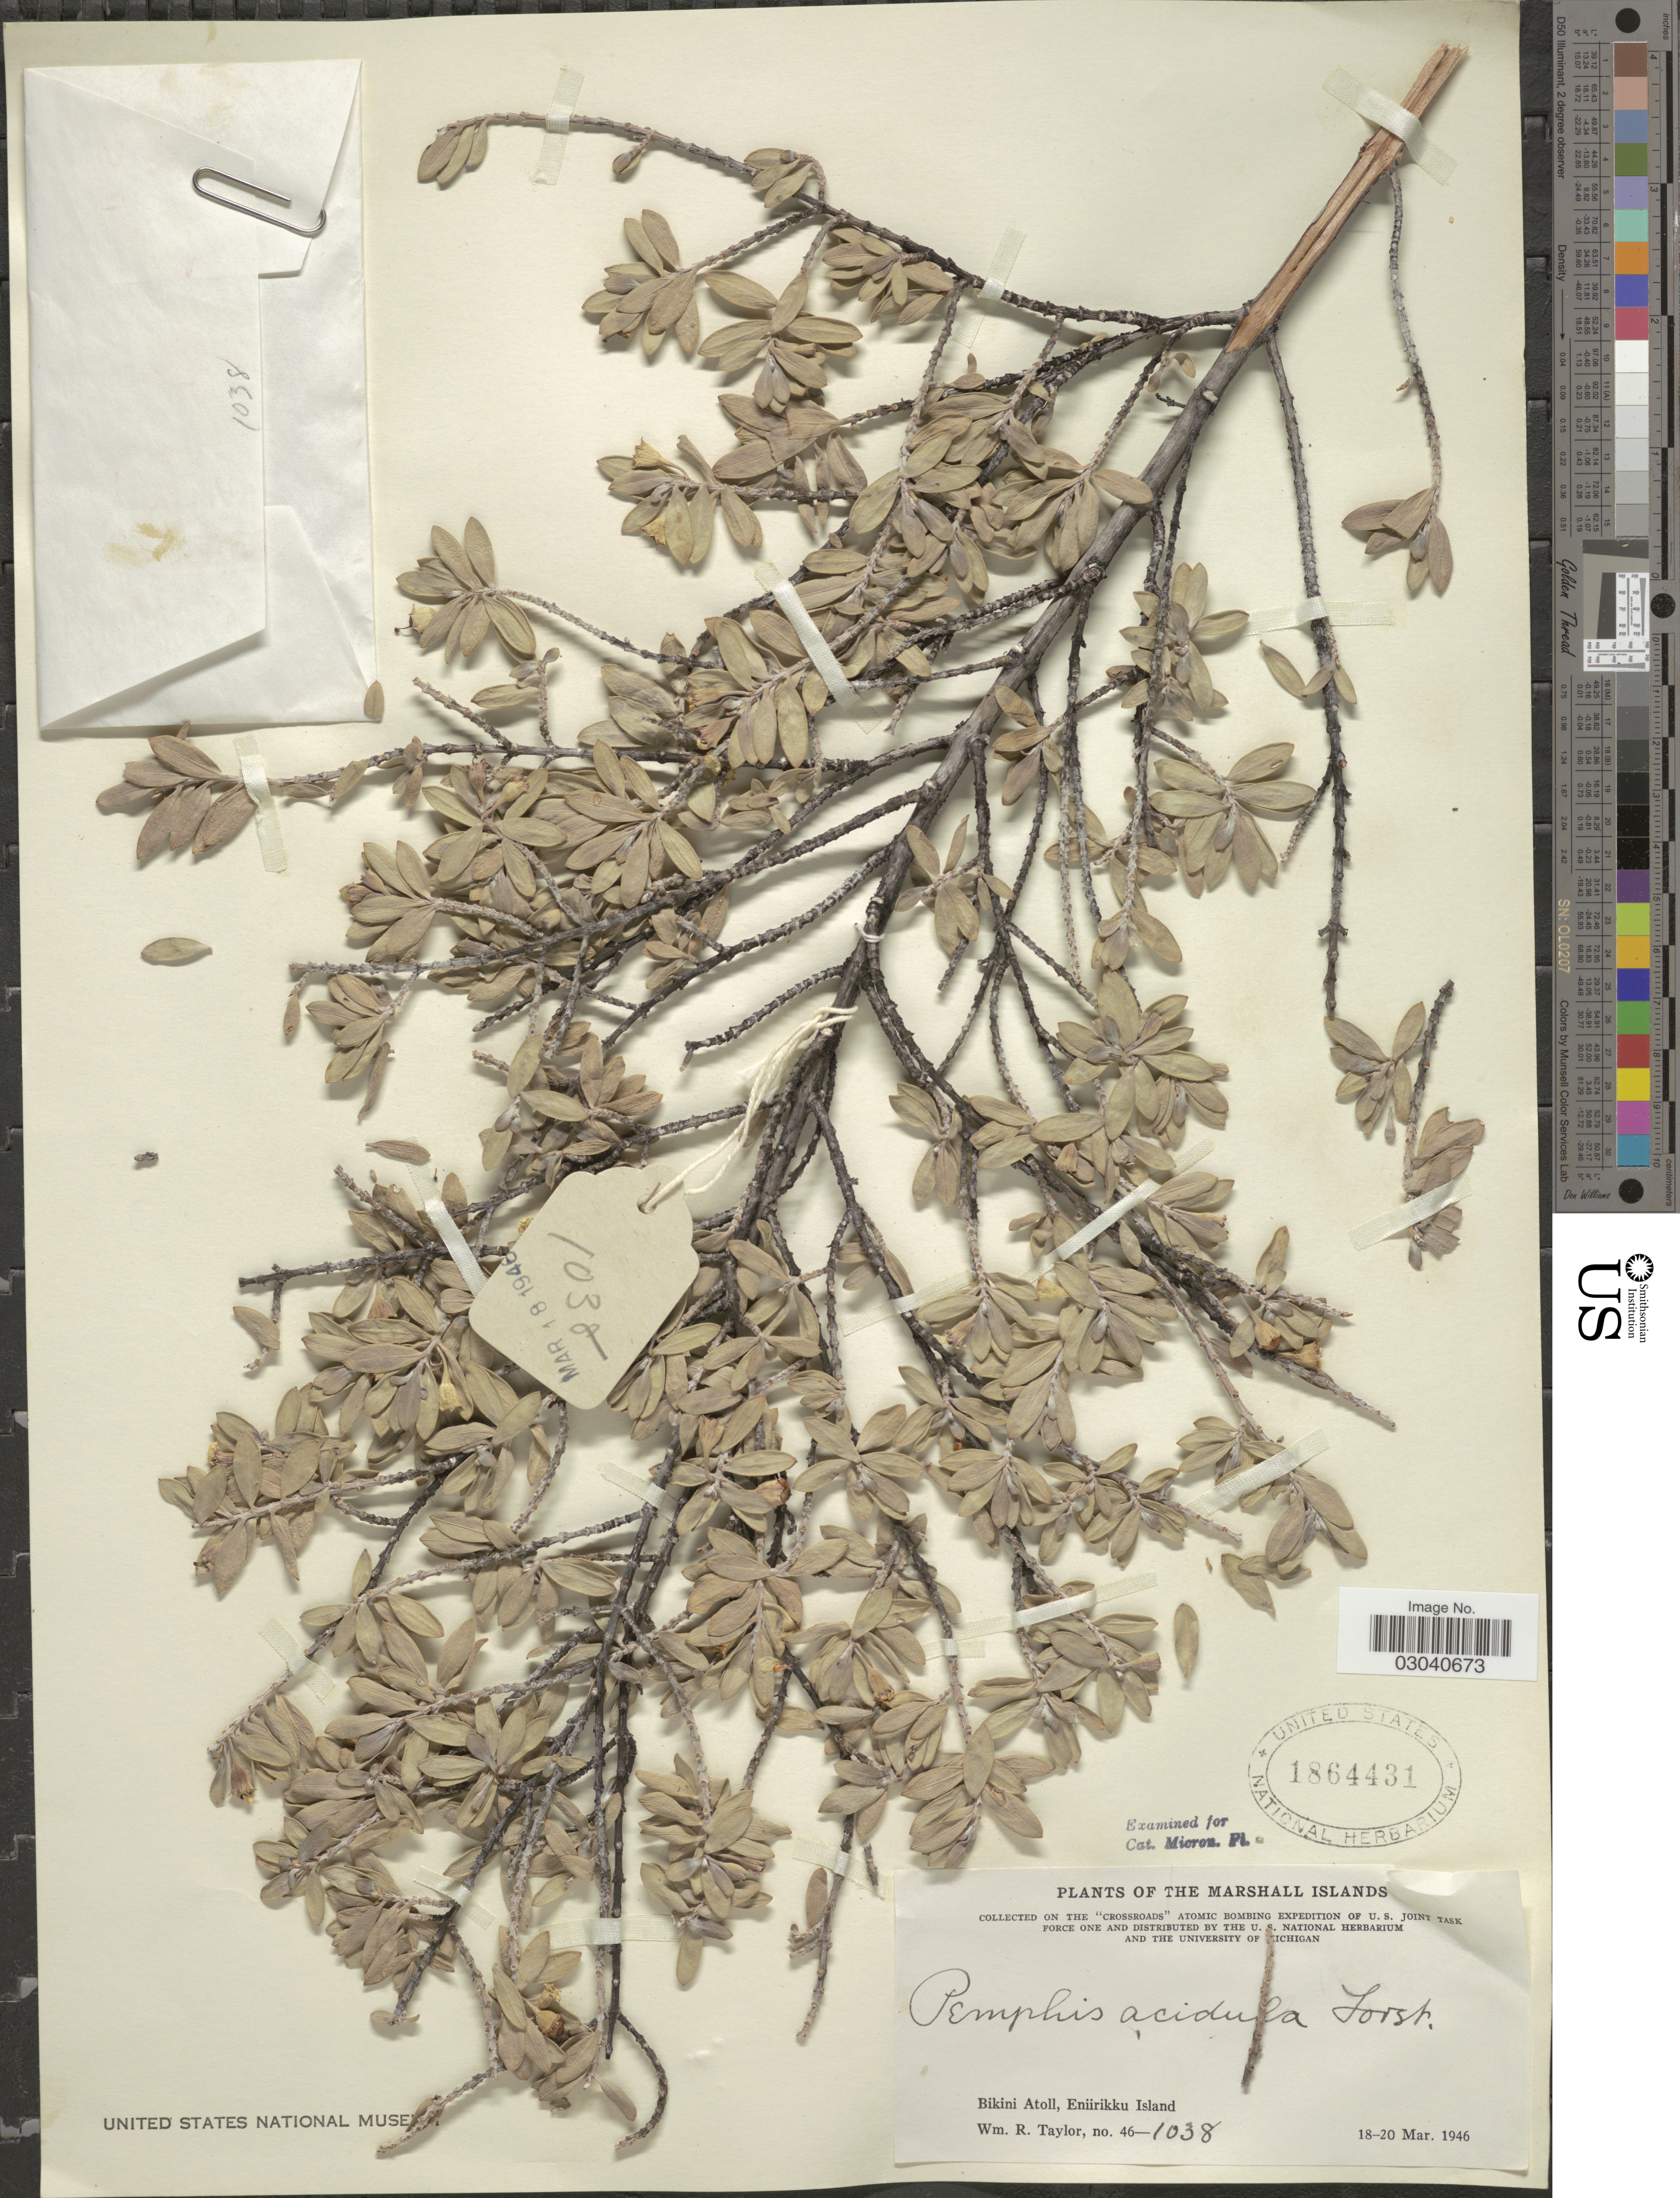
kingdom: Plantae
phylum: Tracheophyta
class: Magnoliopsida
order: Myrtales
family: Lythraceae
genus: Pemphis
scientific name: Pemphis acidula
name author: J.R. Forst. & G. Forst.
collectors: W. R. Taylor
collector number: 46-1038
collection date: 1946-03-18/1946-03-20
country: Marshall Islands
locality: Bikini Atoll, Eniirikku Island.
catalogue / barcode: US 1864431